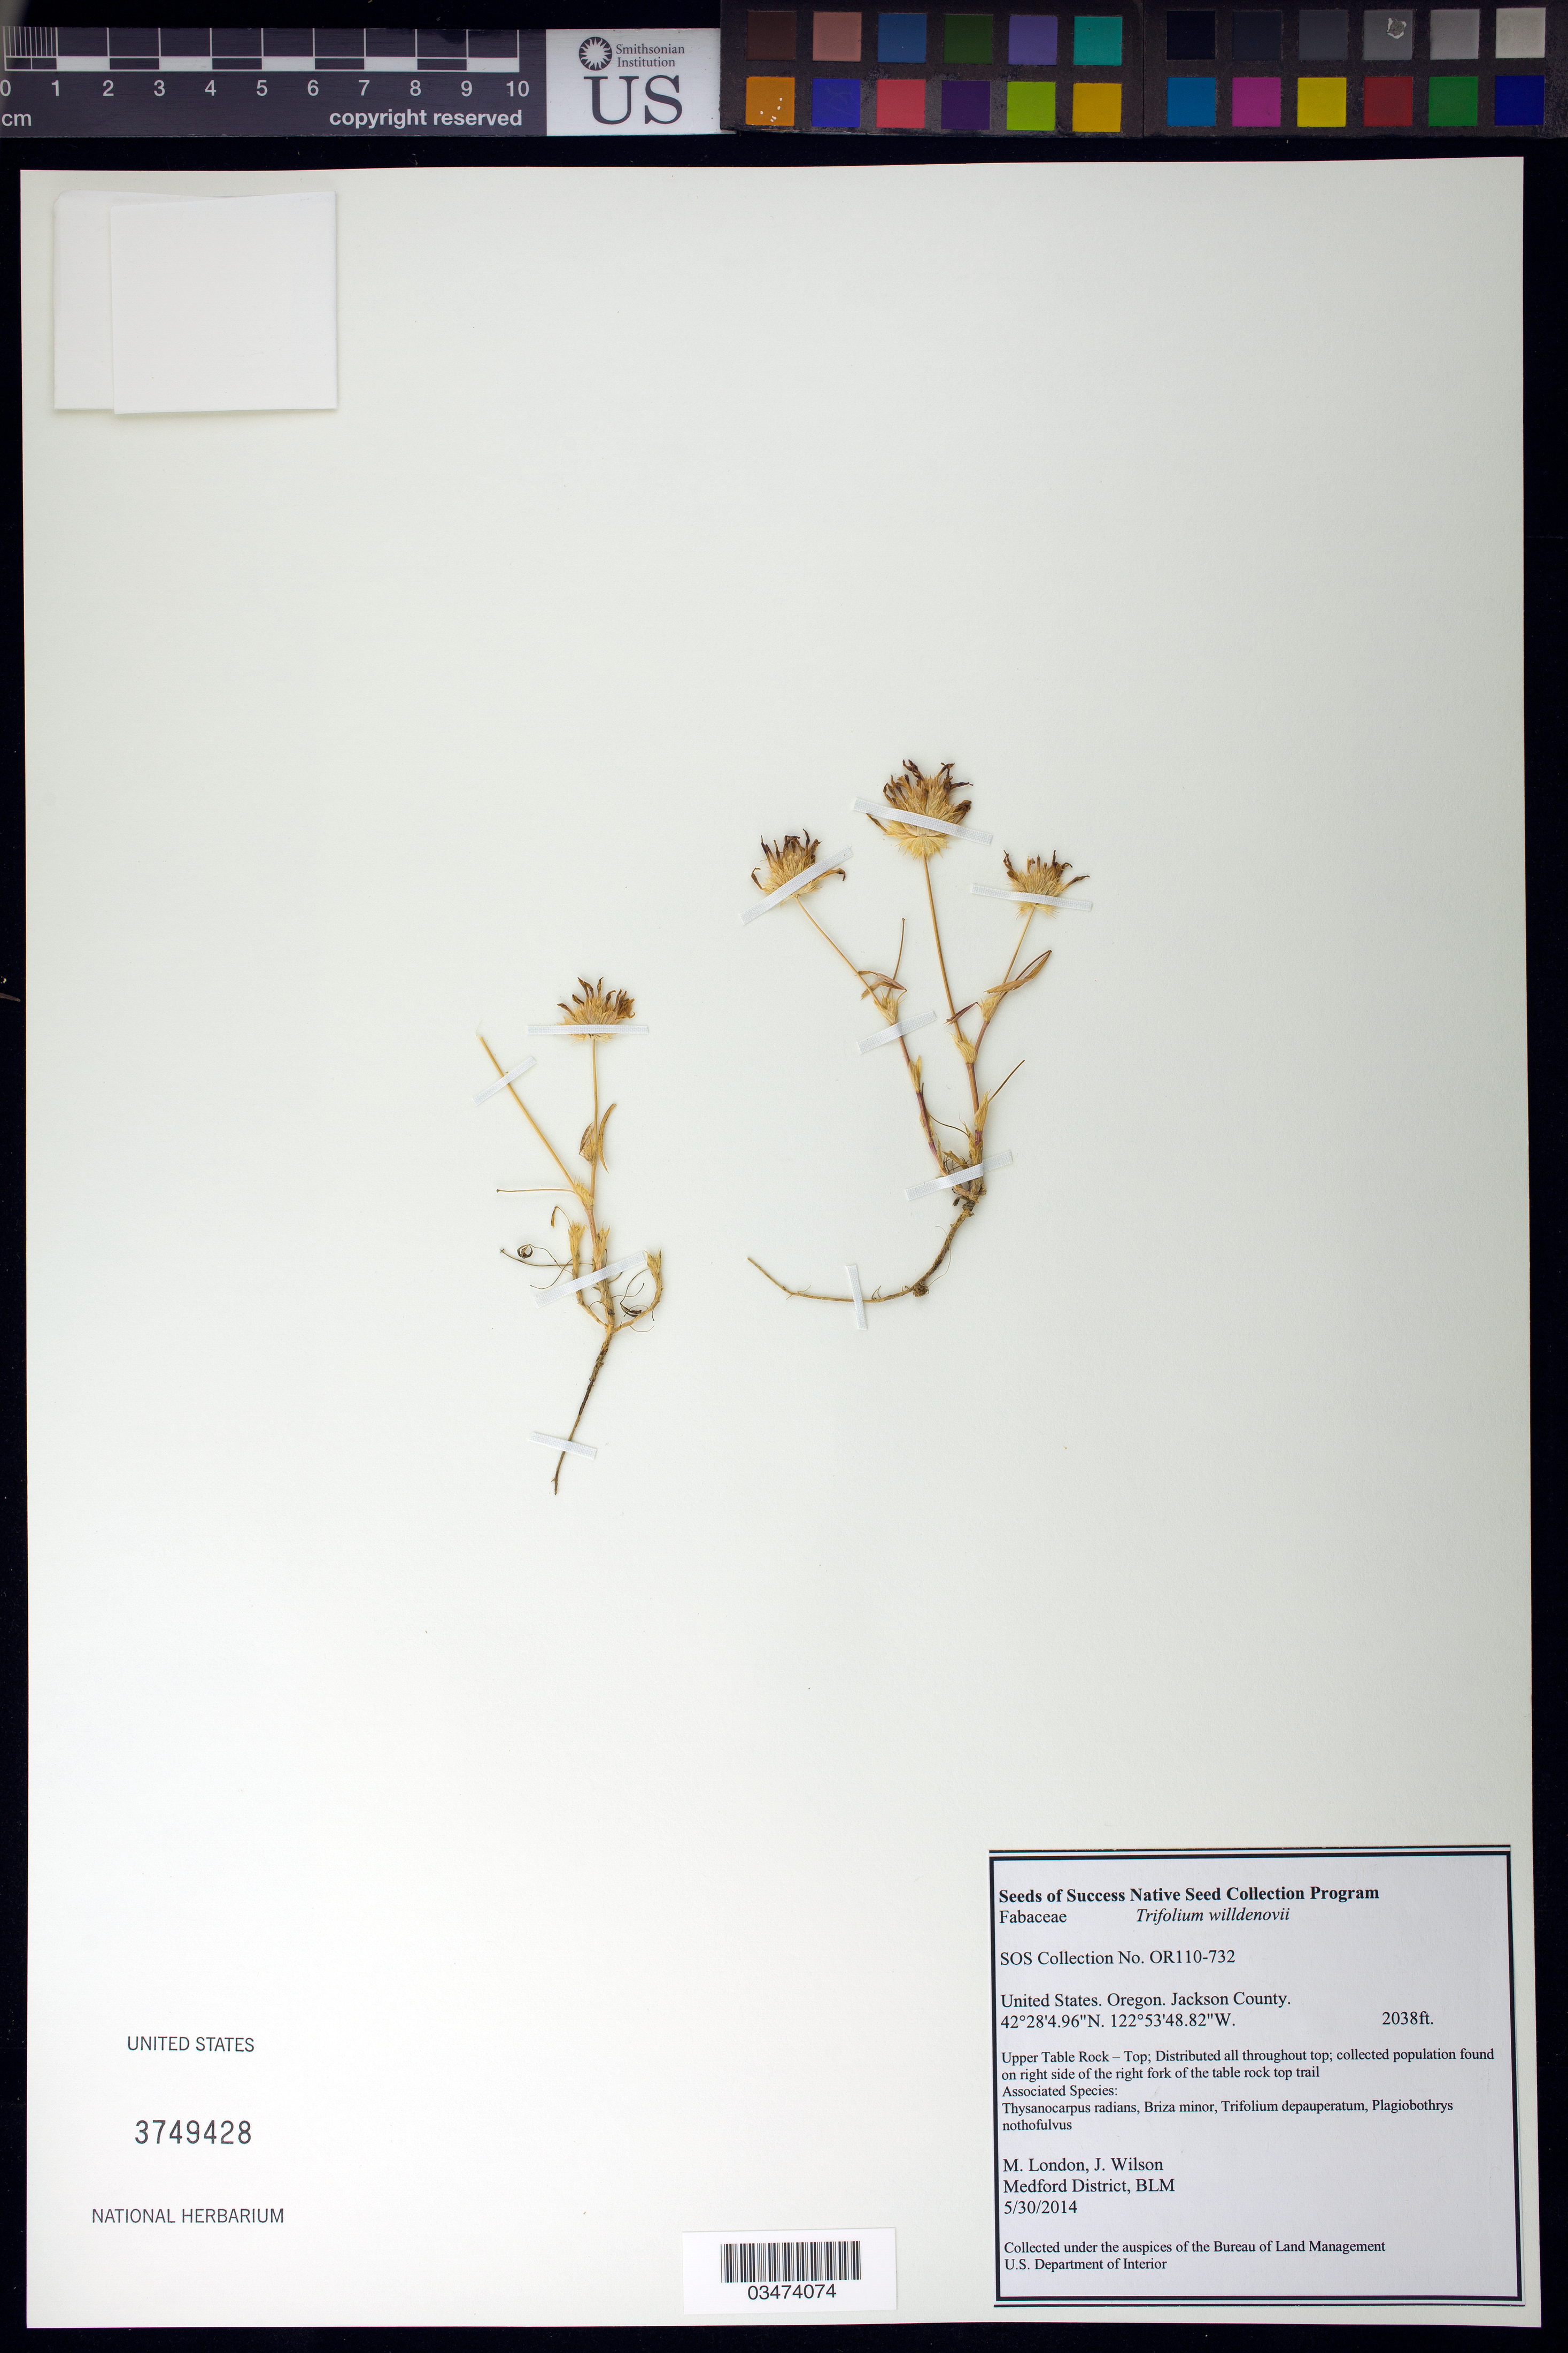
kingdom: Plantae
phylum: Tracheophyta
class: Magnoliopsida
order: Fabales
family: Fabaceae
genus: Trifolium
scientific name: Trifolium willdenovii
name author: Spreng.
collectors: M. London & J. Wilson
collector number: OR110-732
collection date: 2014-05-30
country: United States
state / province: Oregon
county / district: Jackson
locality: Upper Table Rock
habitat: Associated species: Thysanocarpus radians, Briza minor, ect.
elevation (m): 621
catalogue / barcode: US 3749428